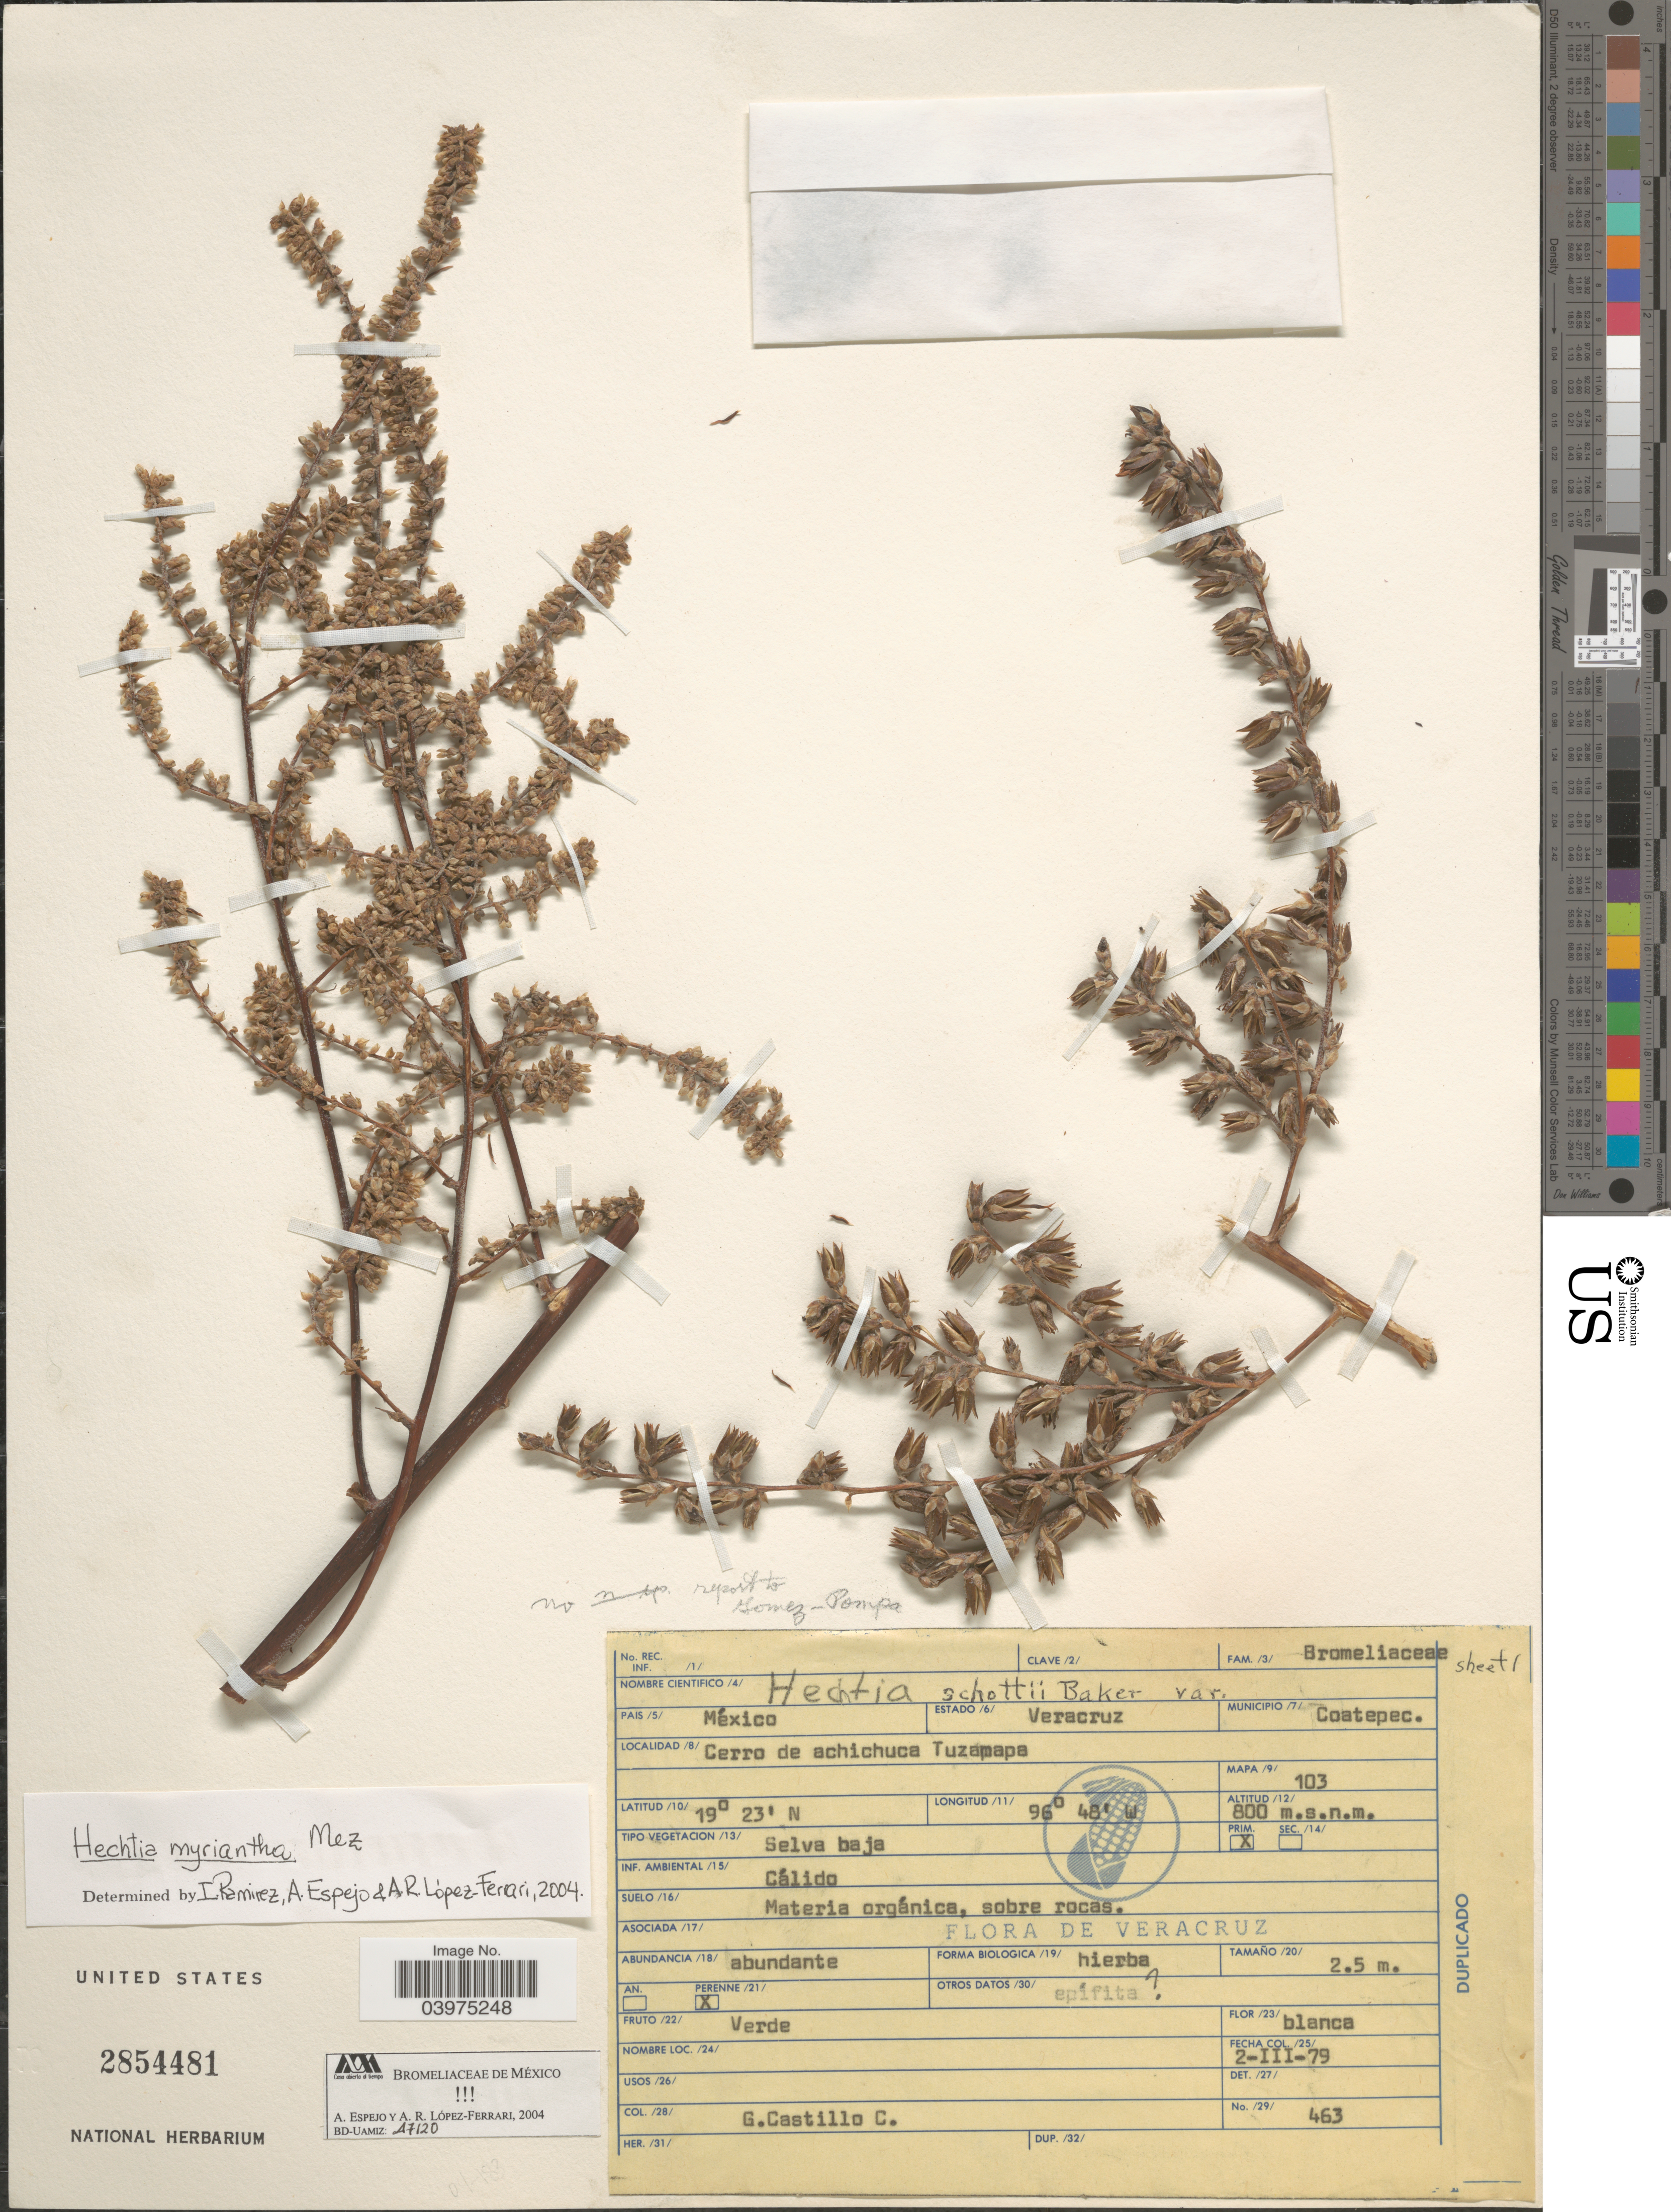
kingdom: Plantae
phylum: Tracheophyta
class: Liliopsida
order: Poales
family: Bromeliaceae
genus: Hechtia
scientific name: Hechtia myriantha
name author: Mez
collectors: G. Castillo C.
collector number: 463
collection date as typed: Transcribed d/m/y: 2/3/79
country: Mexico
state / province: Veracruz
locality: Veracruz. Municipio Coatepec. Cerro de achichuca Tuzamapa.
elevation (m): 800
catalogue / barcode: US 2854481